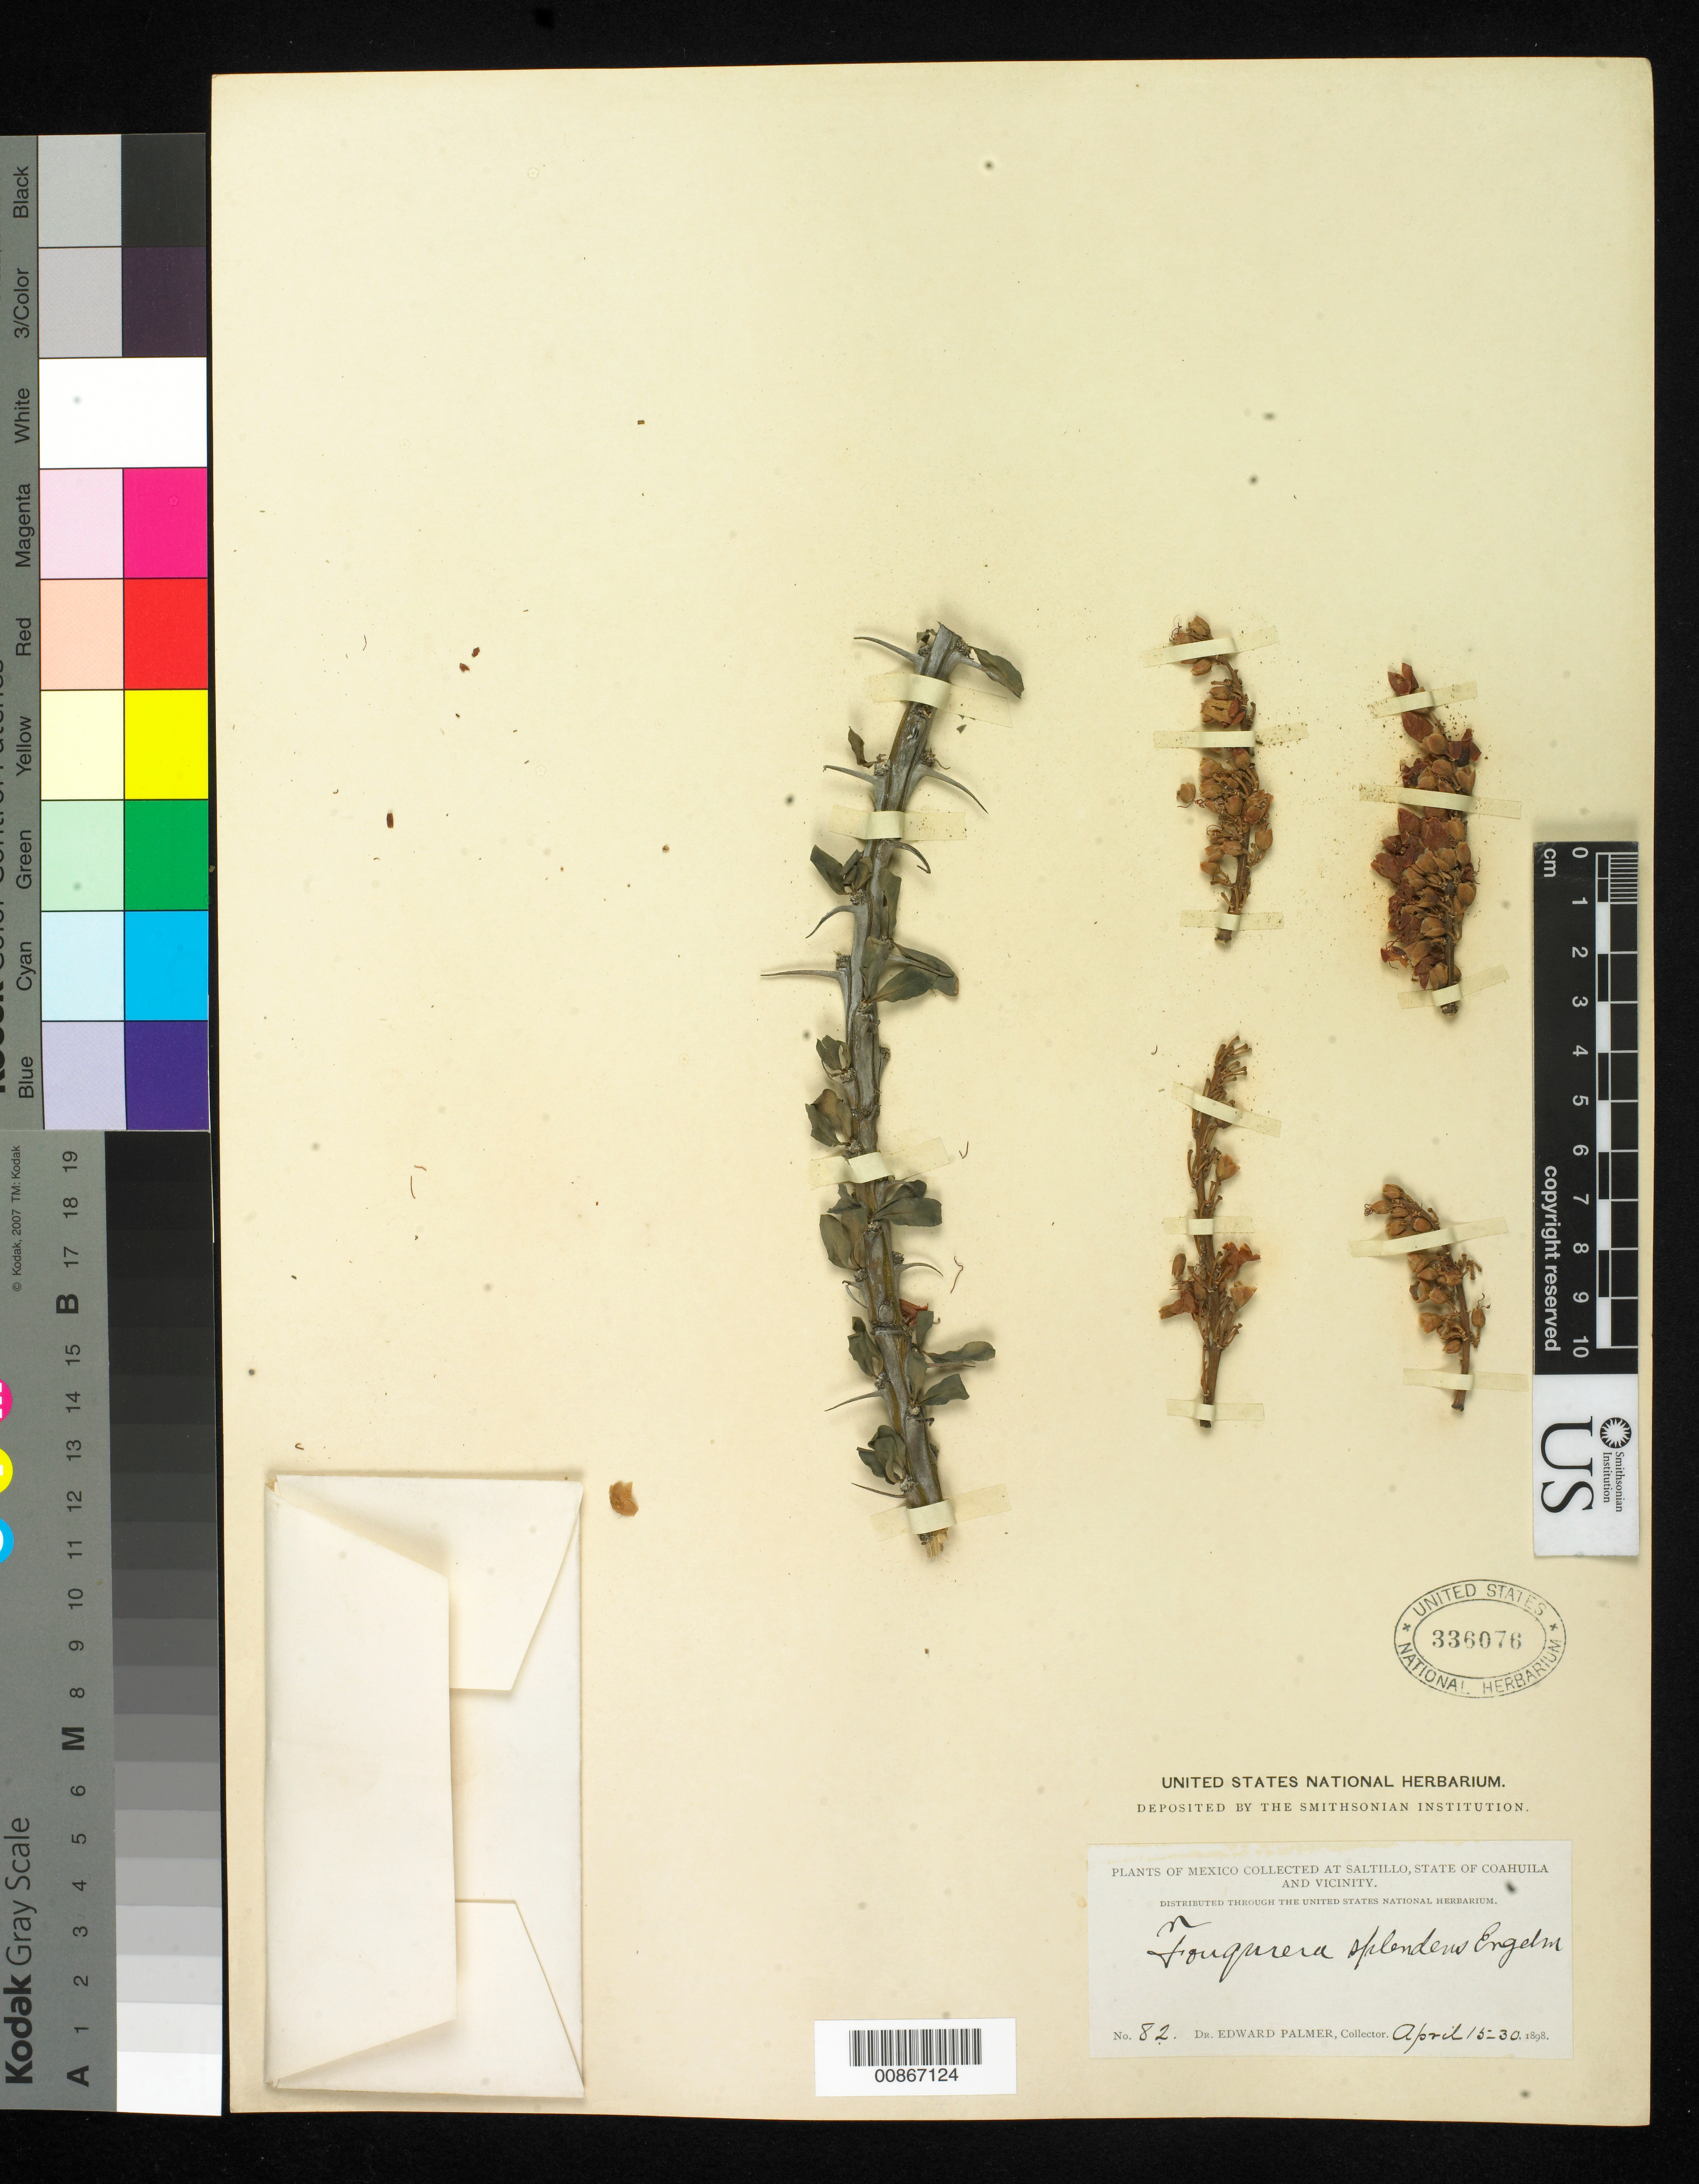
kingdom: Plantae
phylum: Tracheophyta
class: Magnoliopsida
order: Ericales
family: Fouquieriaceae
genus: Fouquieria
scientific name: Fouquieria splendens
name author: Engelm.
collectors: E. Palmer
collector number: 82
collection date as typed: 15 Apr 1898 to 30 Apr 1898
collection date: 1898-04-15/1898-04-30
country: Mexico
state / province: Coahuila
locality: Saltillo, Coahuila and vicinity.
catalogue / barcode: US 336076